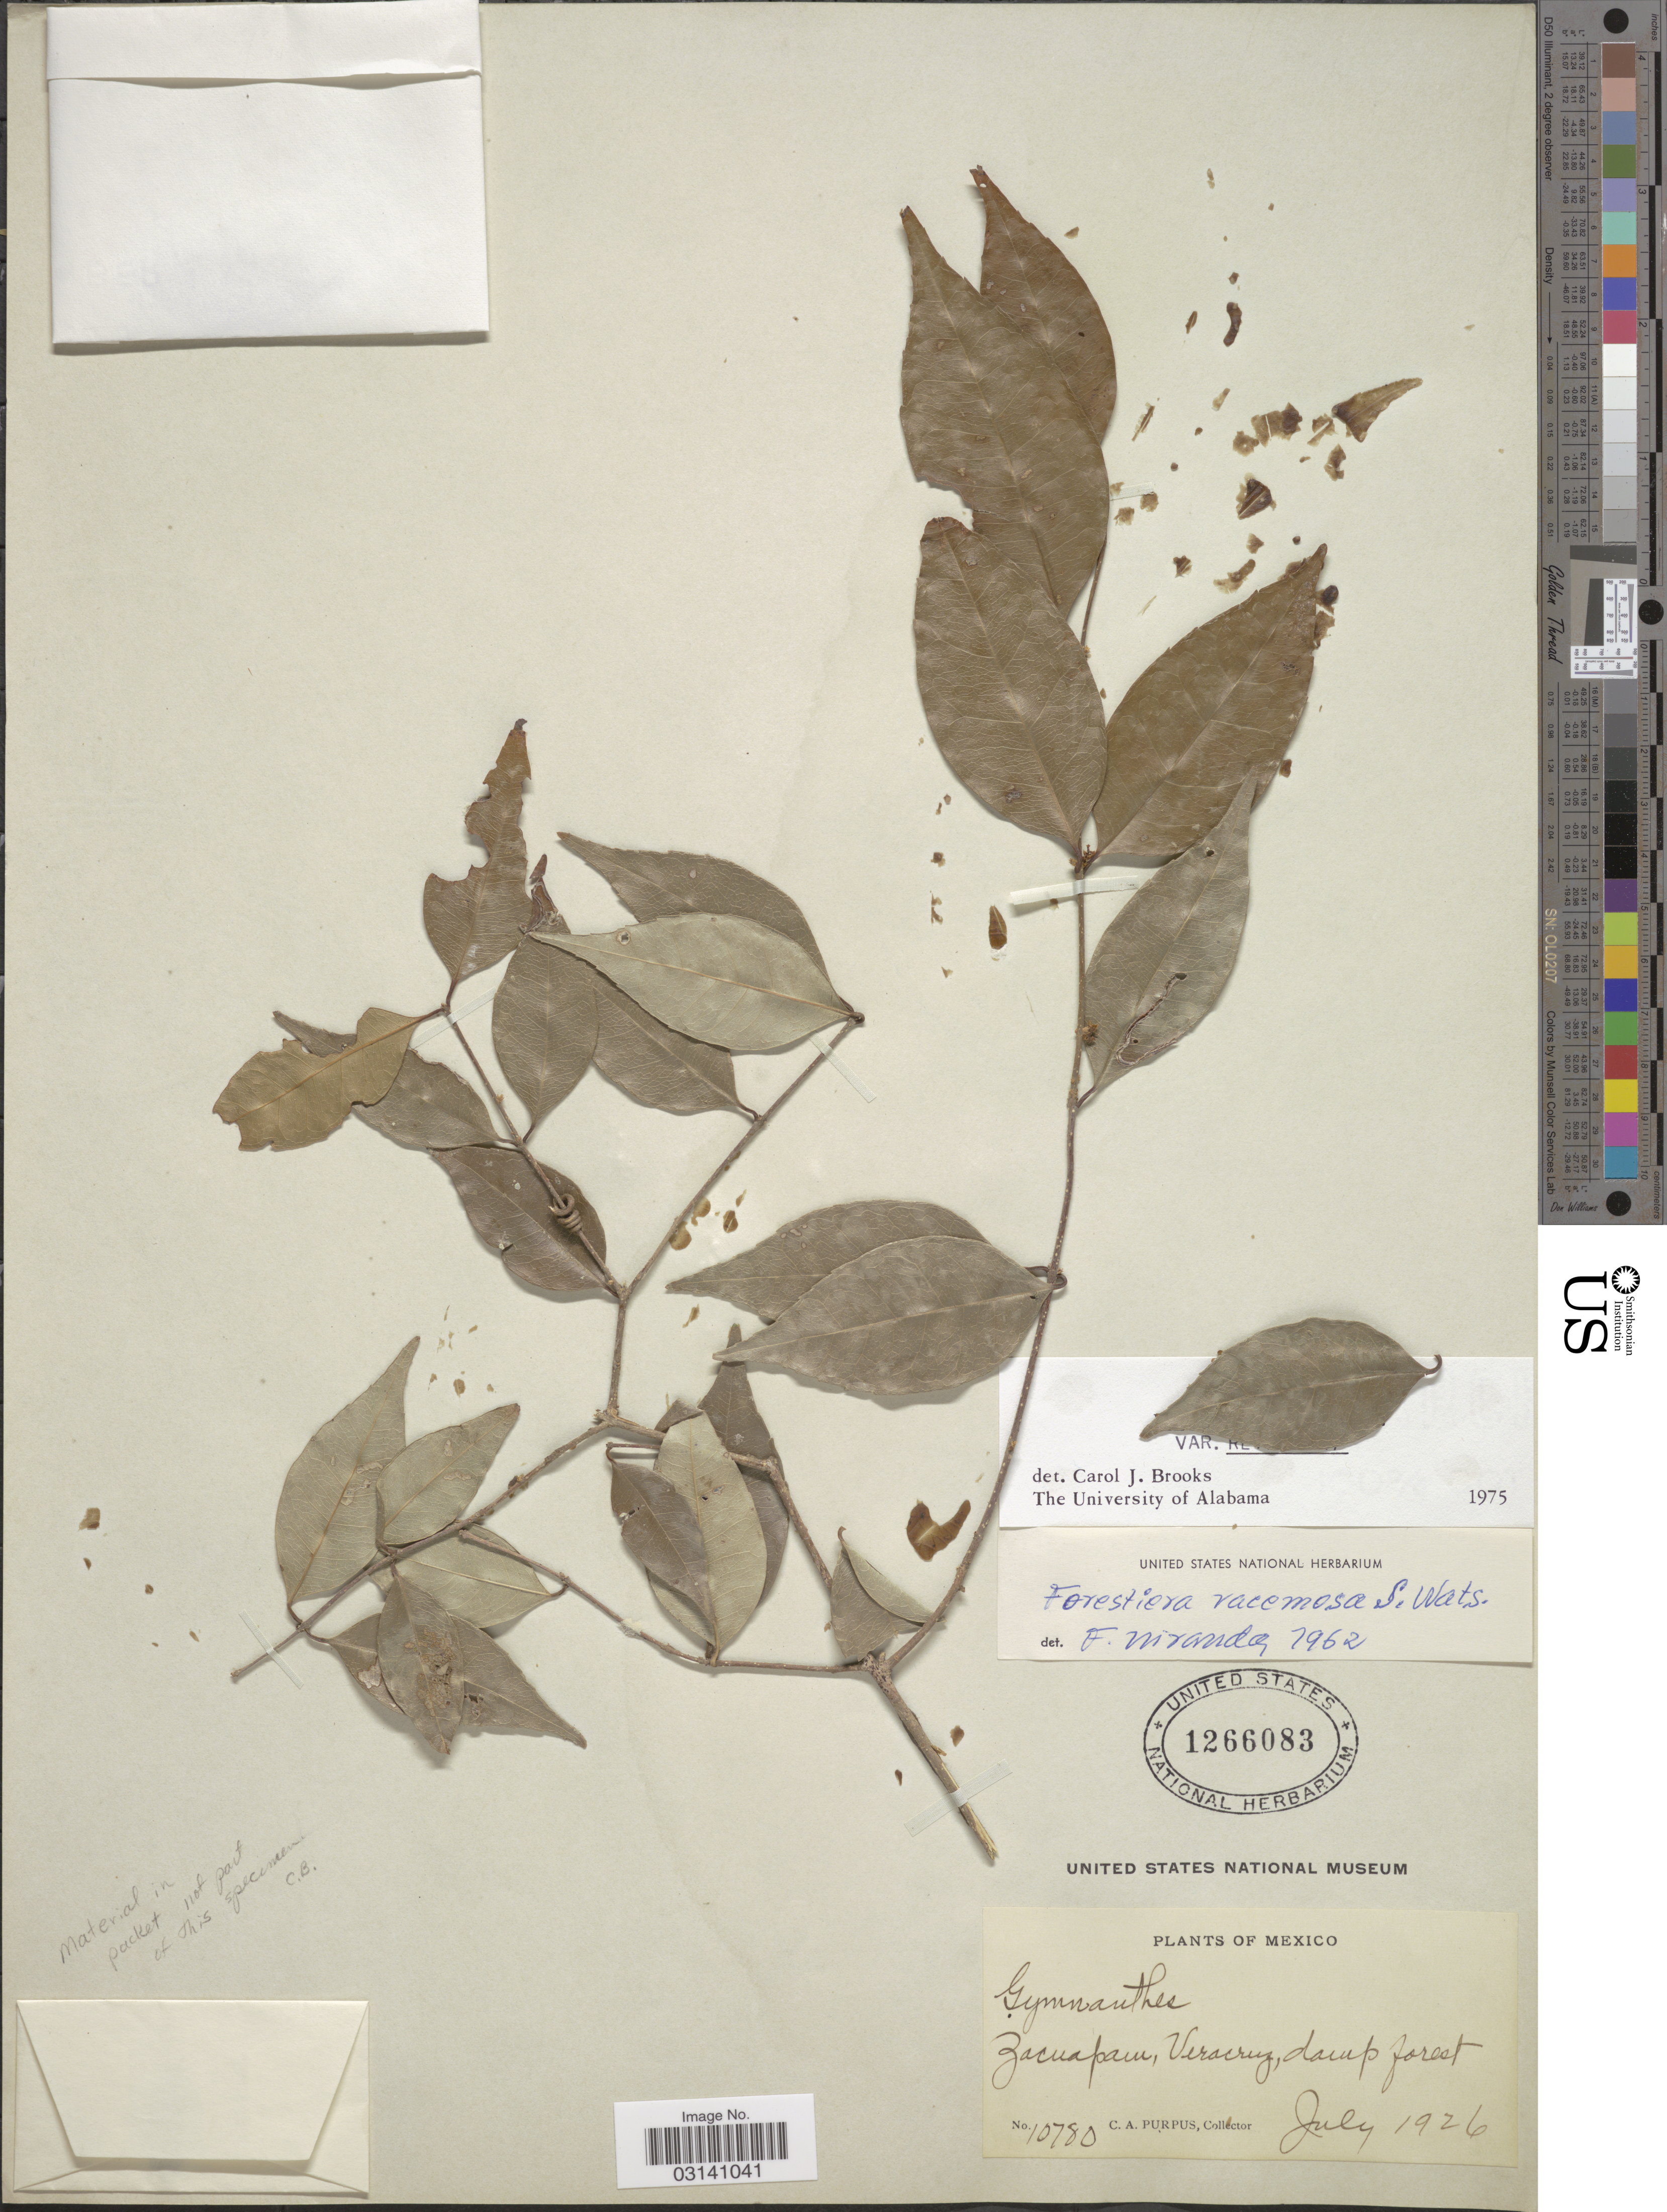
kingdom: Plantae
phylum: Tracheophyta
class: Magnoliopsida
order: Lamiales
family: Oleaceae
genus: Forestiera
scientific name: Forestiera reticulata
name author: Torr. in Emory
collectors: C. A. Purpus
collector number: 10780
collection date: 1926-07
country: Mexico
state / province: Veracruz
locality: Zacuapam, Veracruz.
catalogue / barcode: US 1266083